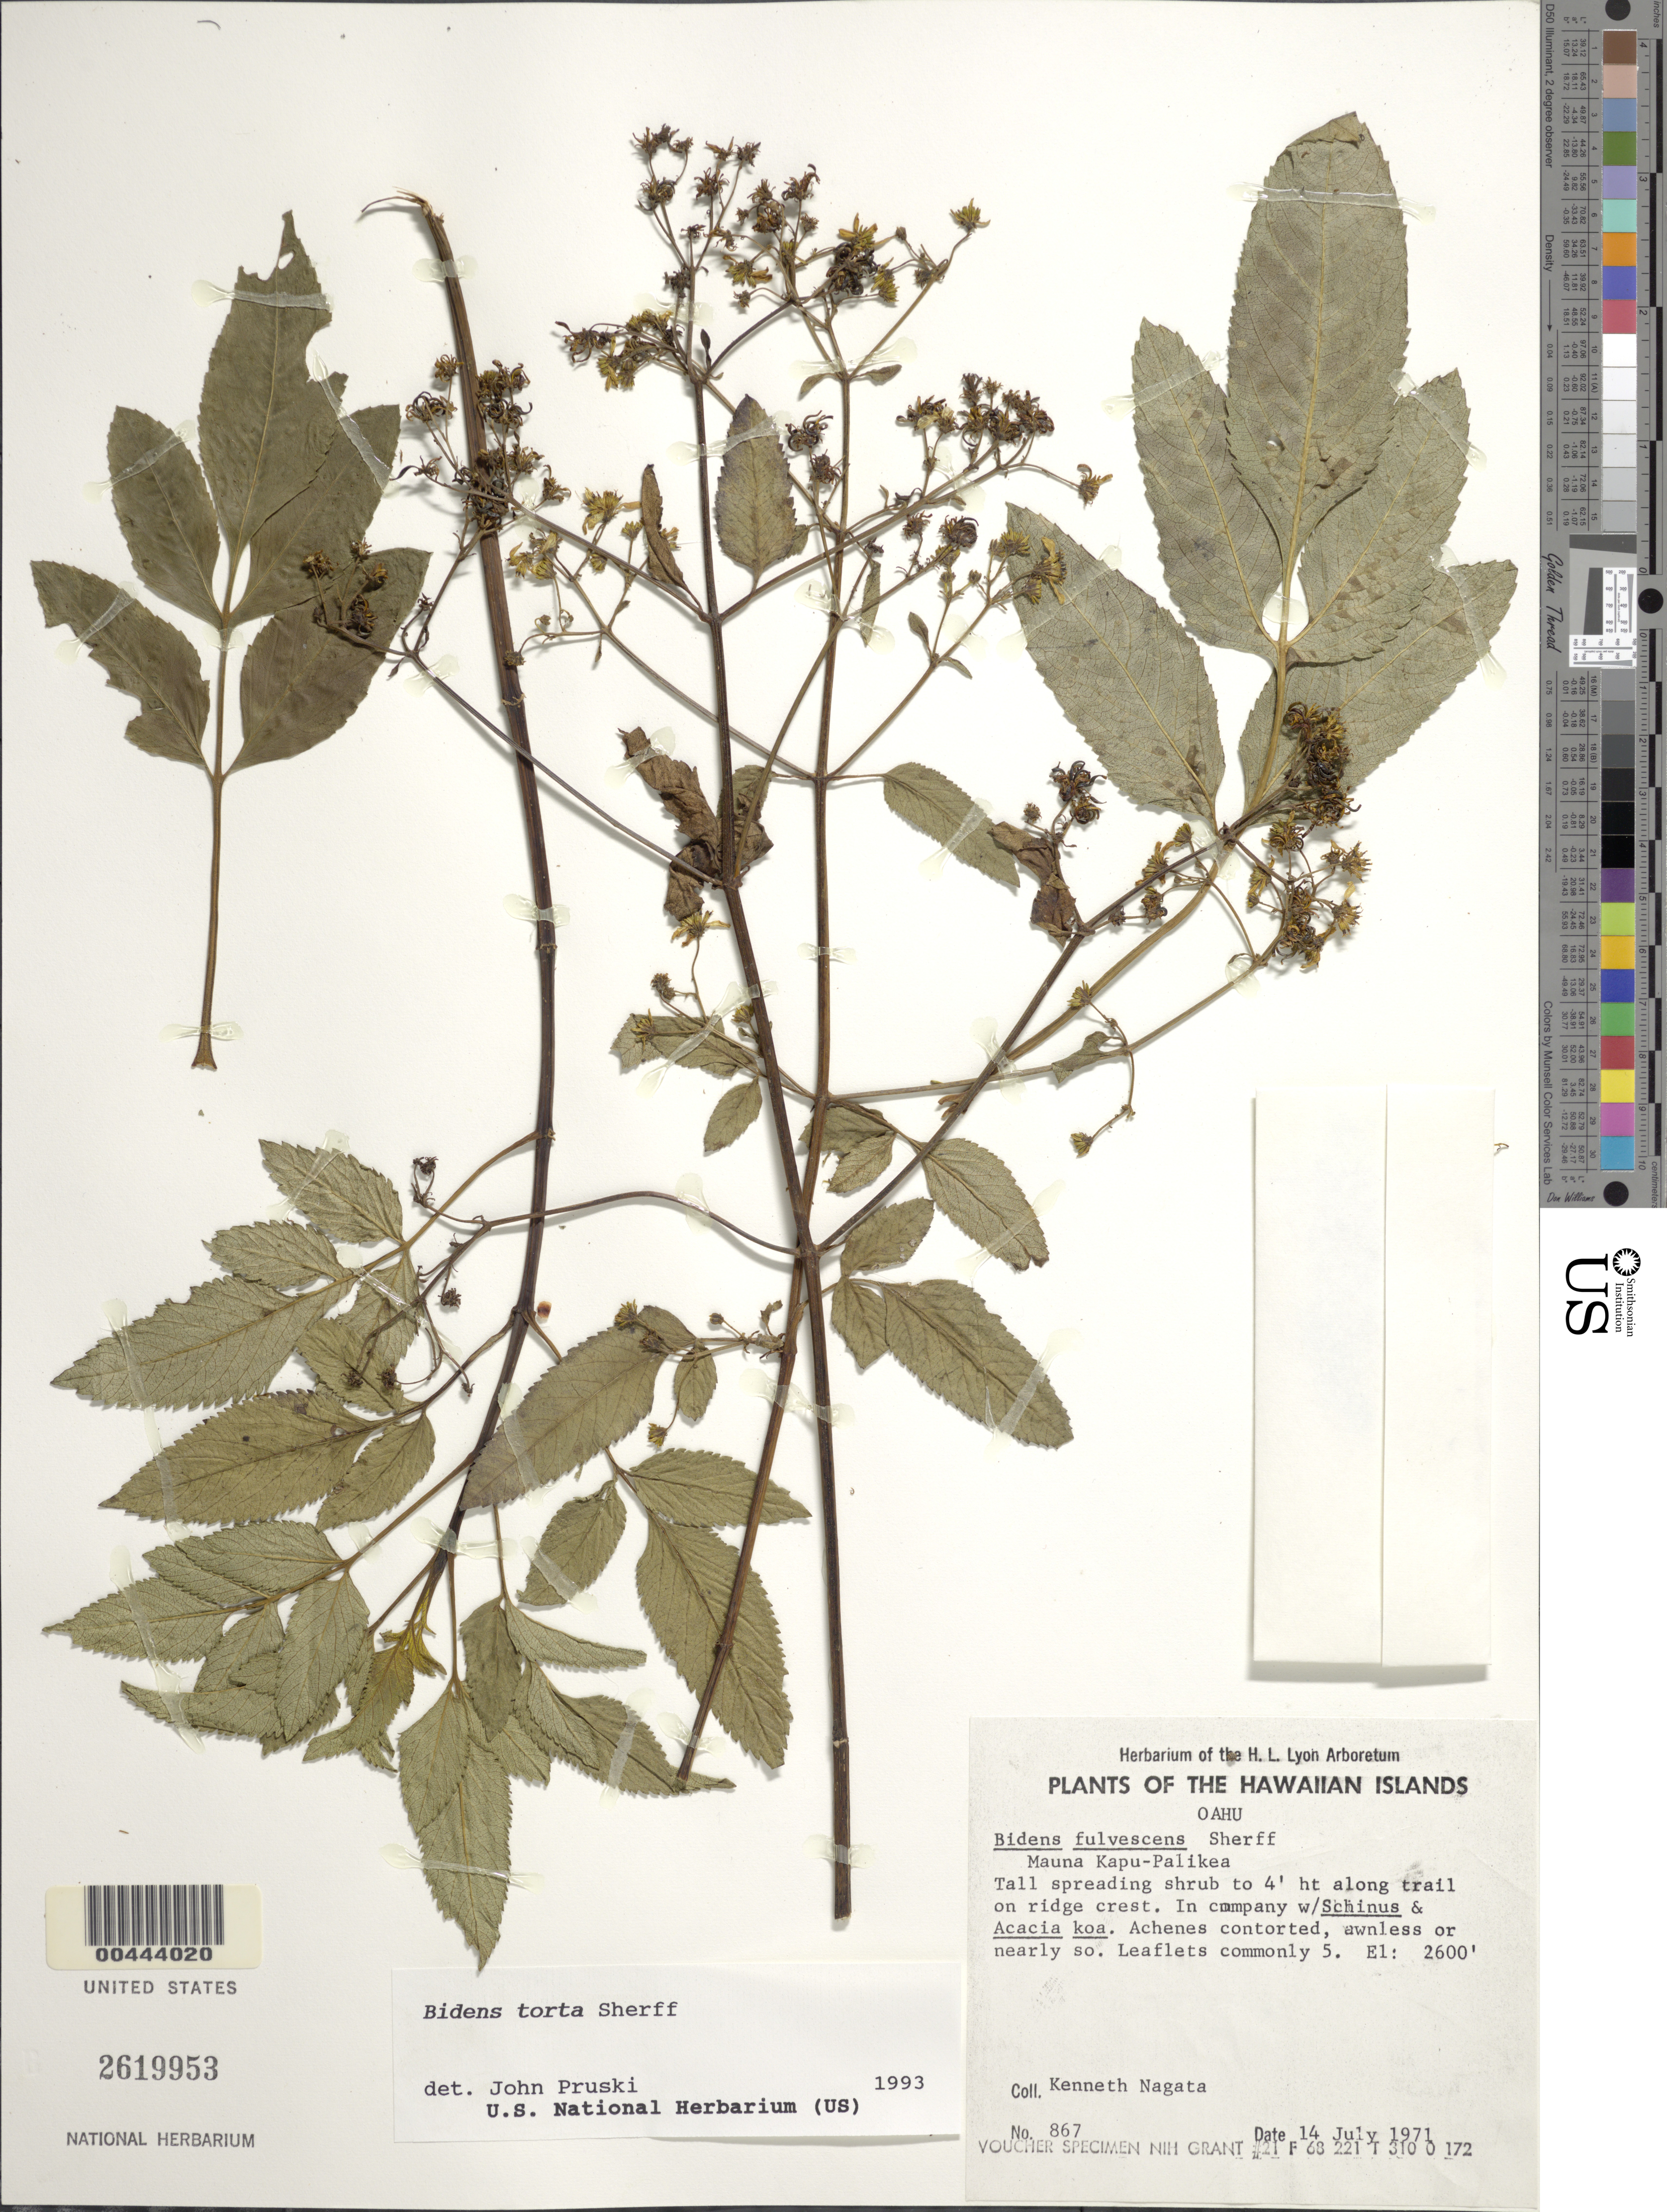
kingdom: Plantae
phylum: Tracheophyta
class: Magnoliopsida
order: Asterales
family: Asteraceae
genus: Bidens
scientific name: Bidens torta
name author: Sherff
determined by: Pruski, J. F.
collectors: K. Nagata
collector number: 867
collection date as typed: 14 Jul 1971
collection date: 1971-07-14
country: United States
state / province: Hawaii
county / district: Honolulu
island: Oahu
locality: Mauna Kapu-Palikea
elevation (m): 792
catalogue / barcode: US 2619953